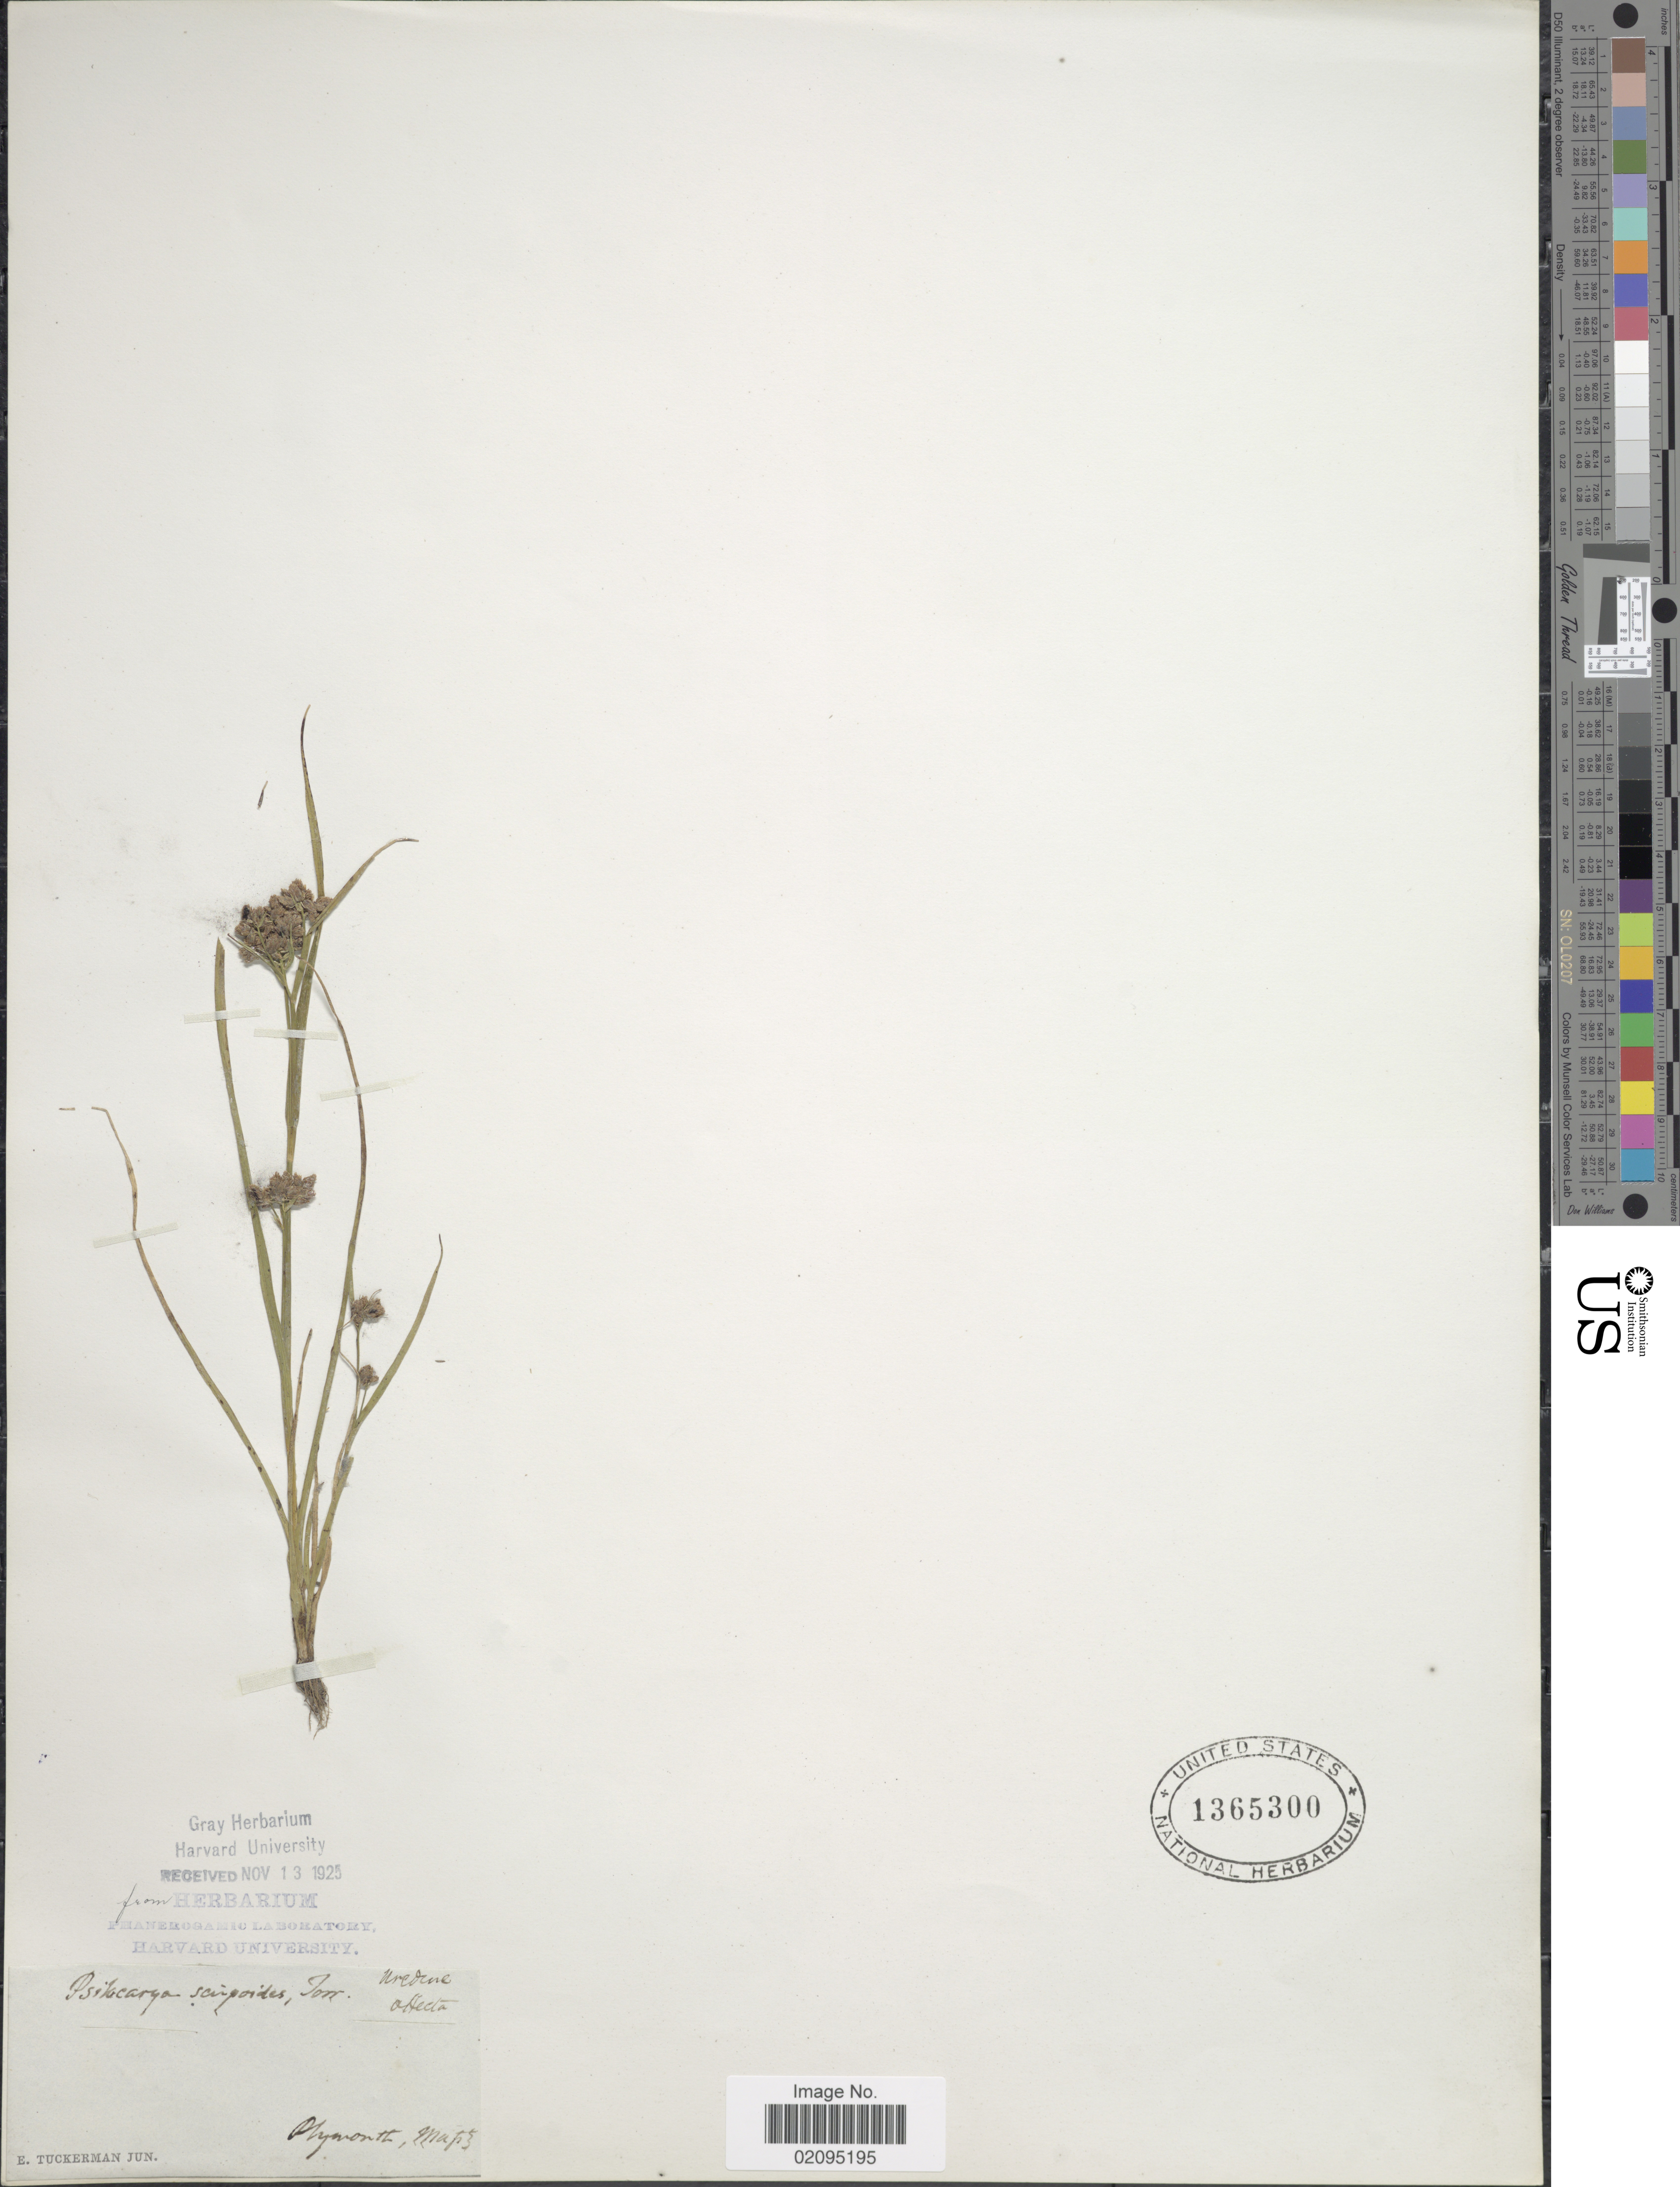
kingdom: Plantae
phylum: Tracheophyta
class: Liliopsida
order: Poales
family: Cyperaceae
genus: Rhynchospora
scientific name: Rhynchospora scirpoides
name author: (Torr.) Griseb.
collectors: E. Tuckerman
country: United States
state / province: Massachusetts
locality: Plymouth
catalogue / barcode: US 1365300